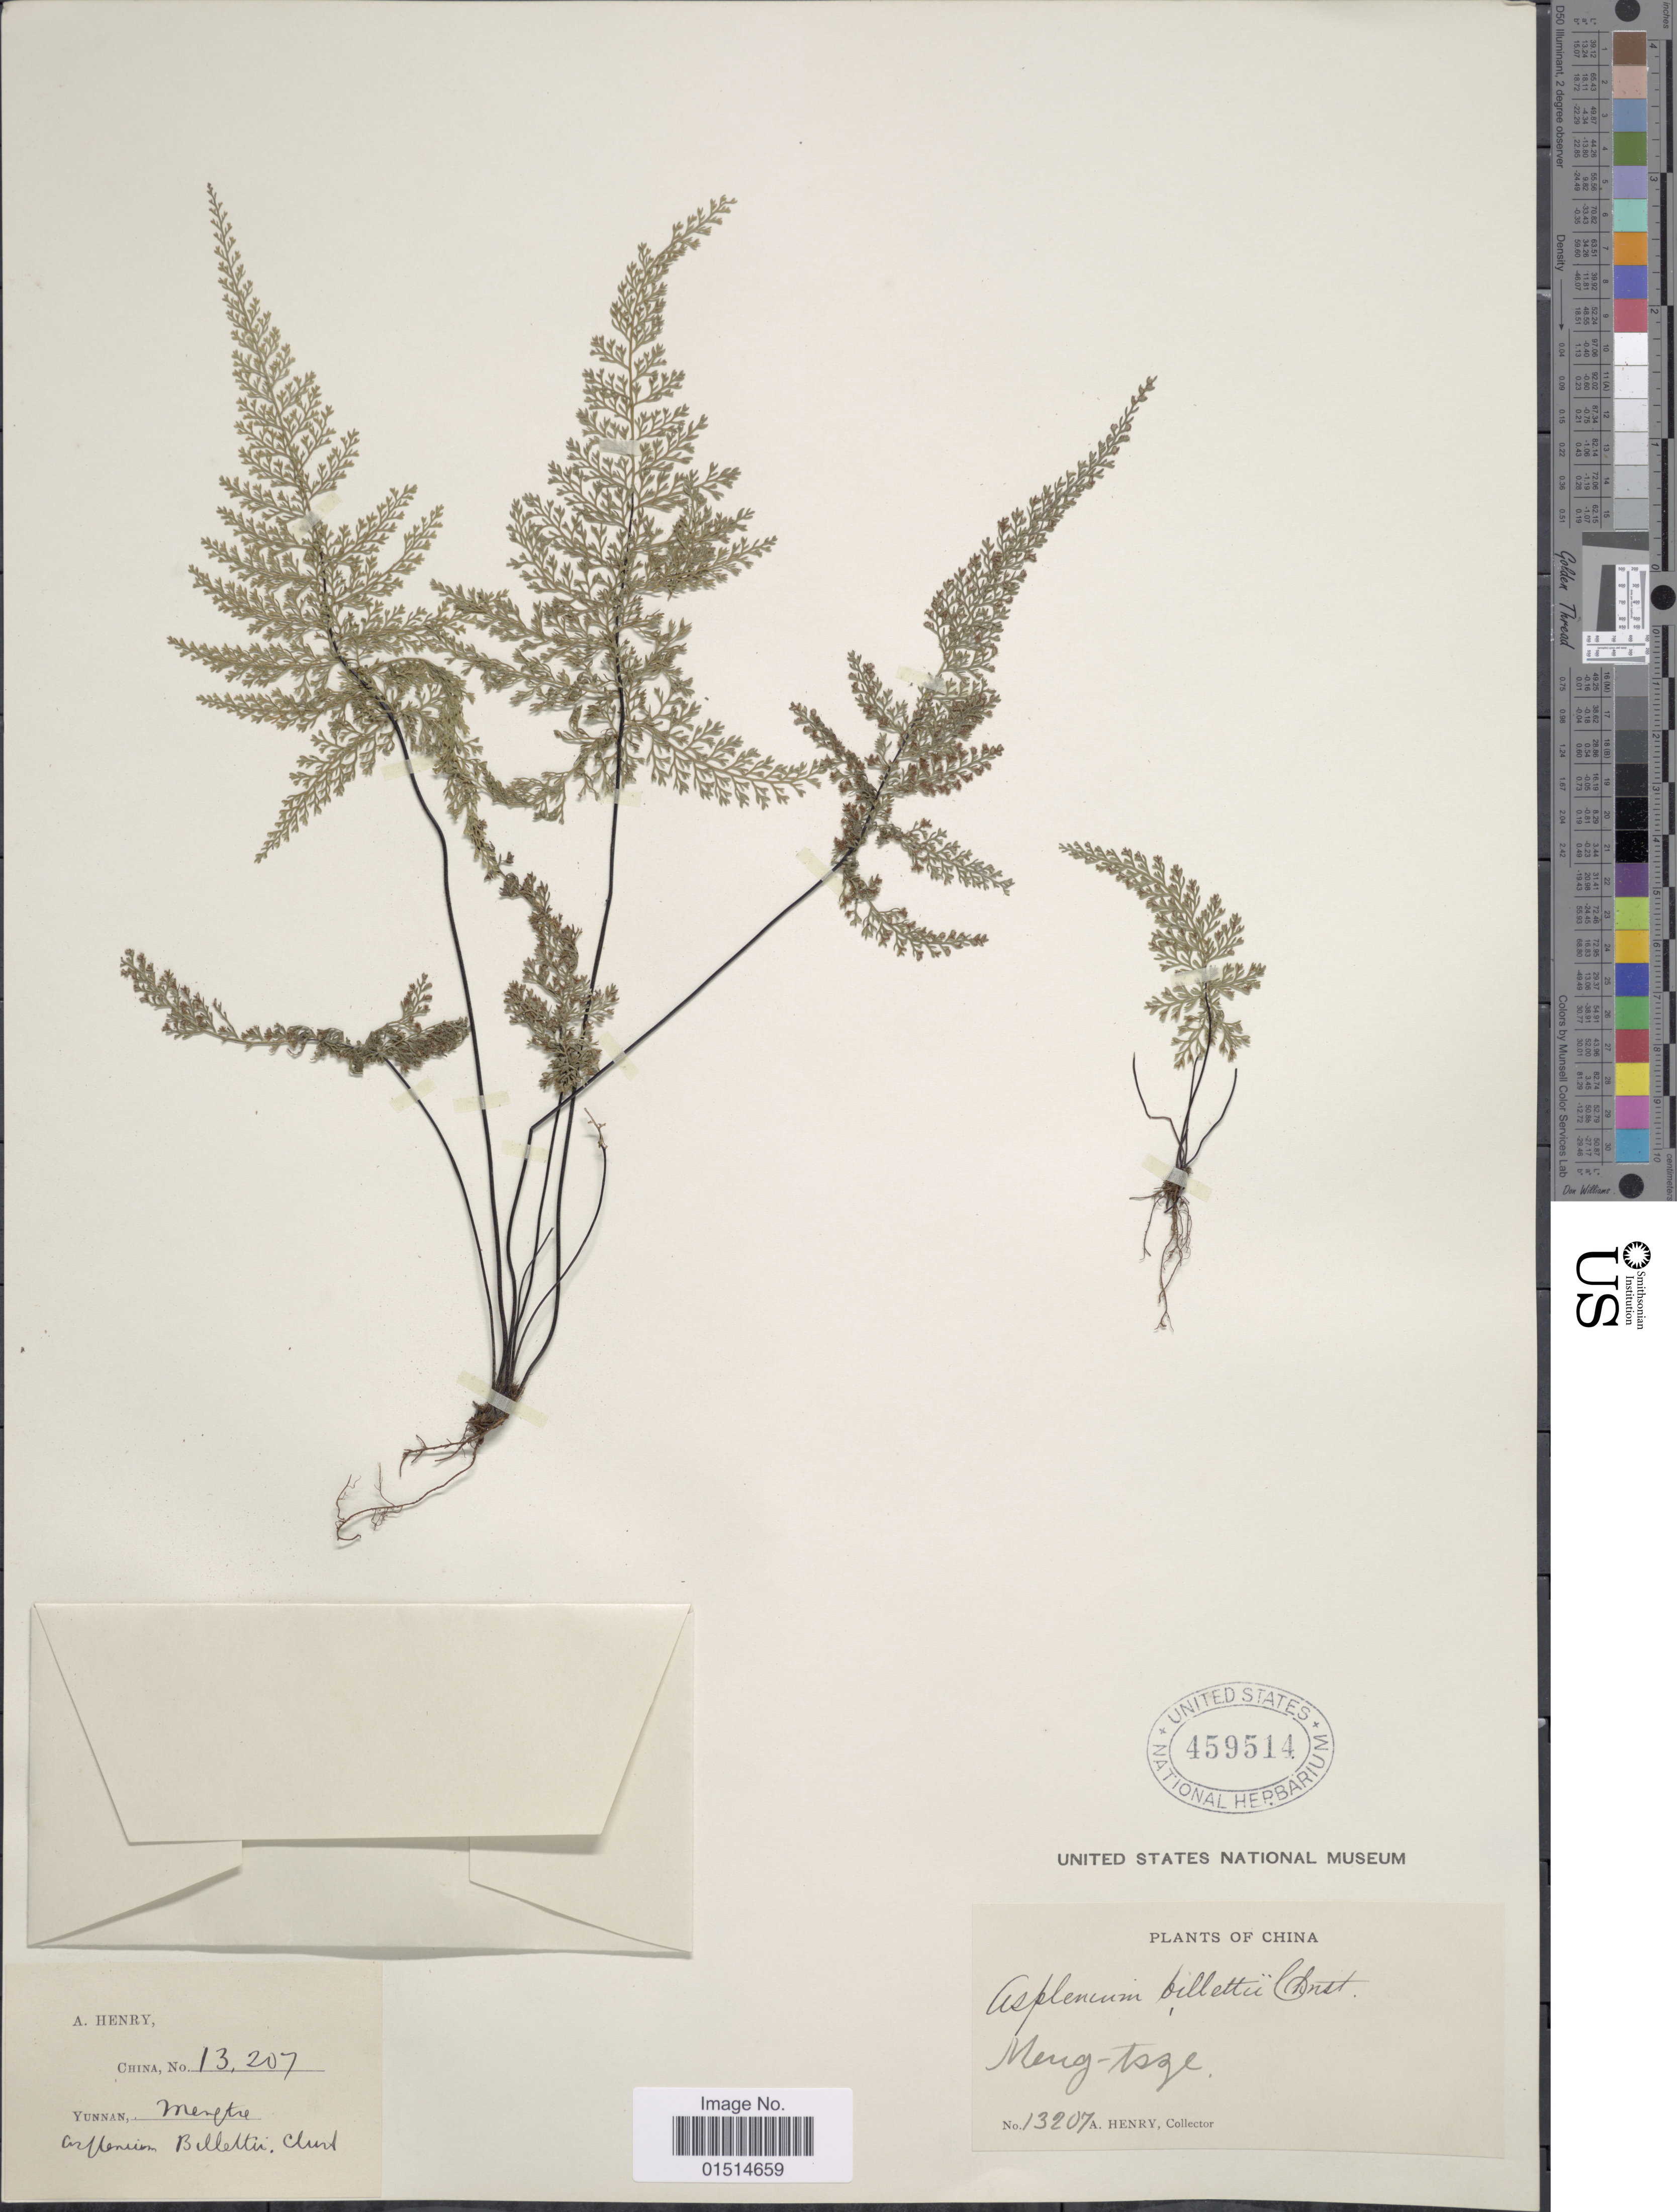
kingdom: Plantae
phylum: Tracheophyta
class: Polypodiopsida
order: Polypodiales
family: Aspleniaceae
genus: Asplenium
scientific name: Asplenium coenobiale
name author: Hance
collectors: A. Henry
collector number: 13207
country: China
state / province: Yunnan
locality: Yunnan, Mengtze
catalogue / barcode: US 459514